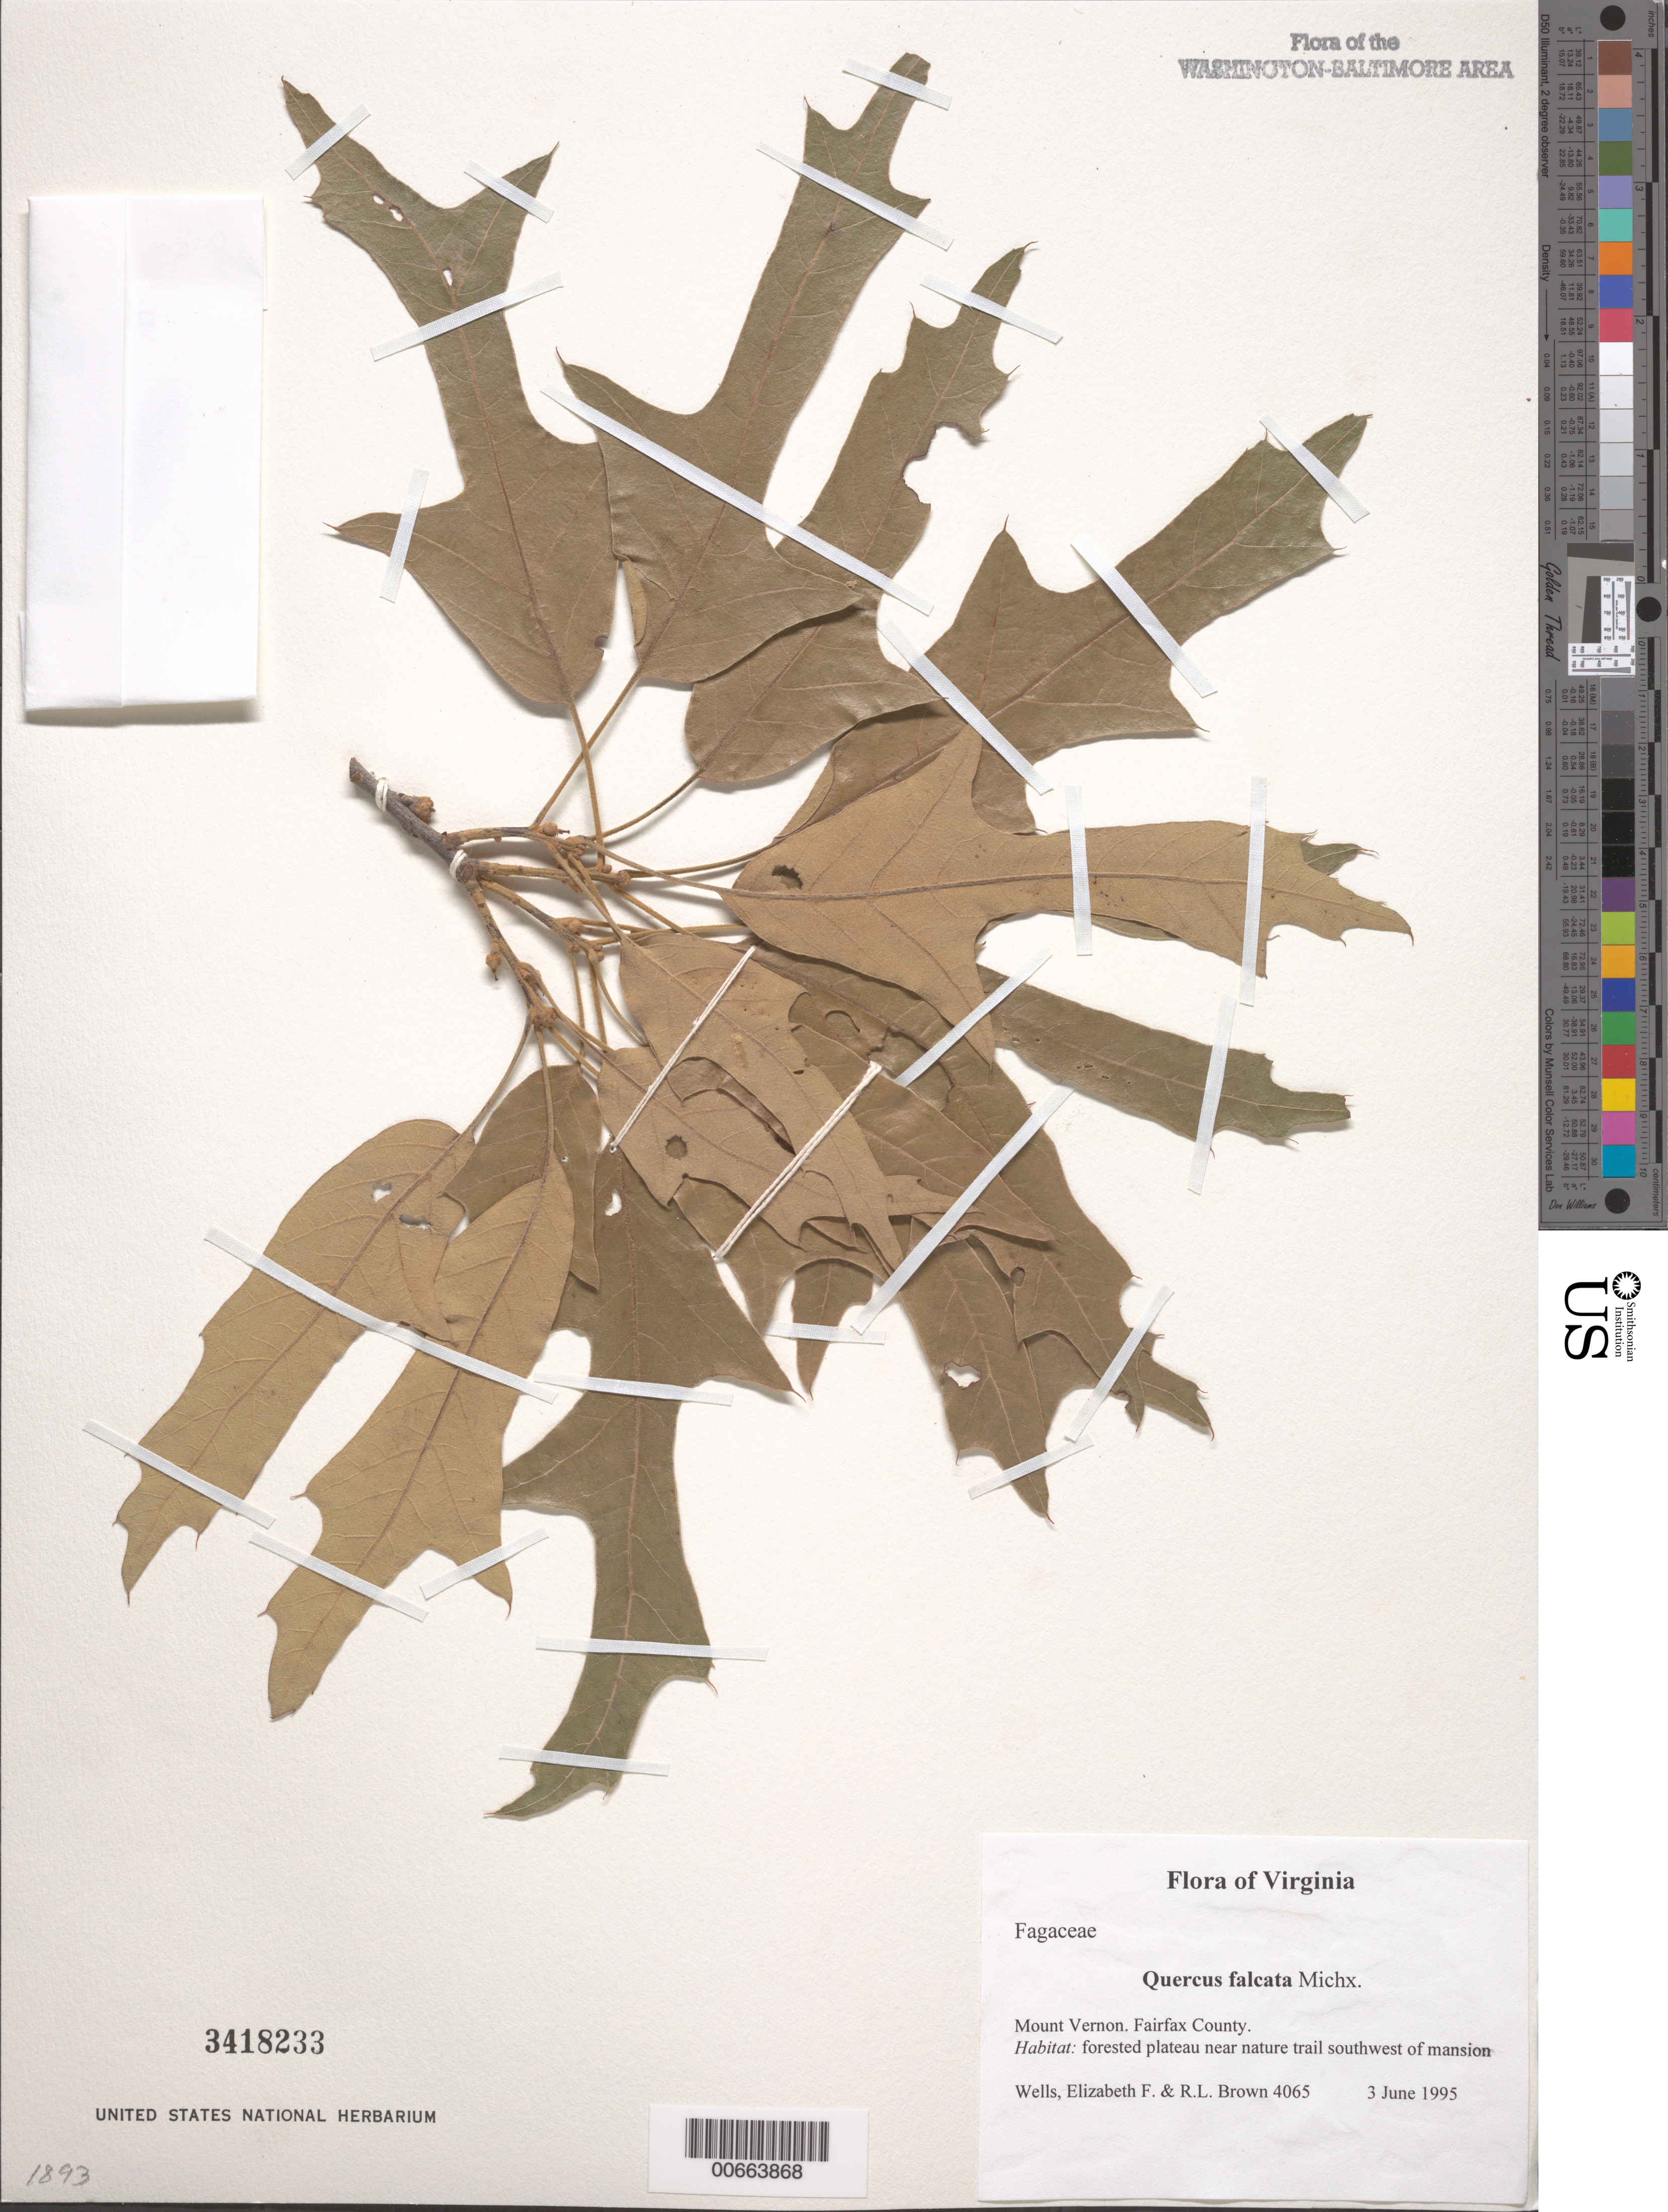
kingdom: Plantae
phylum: Tracheophyta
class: Magnoliopsida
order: Fagales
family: Fagaceae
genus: Quercus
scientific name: Quercus falcata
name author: Michx.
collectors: E. F. Wells & R. L. Brown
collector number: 4065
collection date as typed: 03 Jun 1995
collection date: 1995-06-03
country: United States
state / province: Virginia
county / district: Fairfax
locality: Mount Vernon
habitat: forested plateau near nature trail southwest of mansion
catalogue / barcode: US 3418233